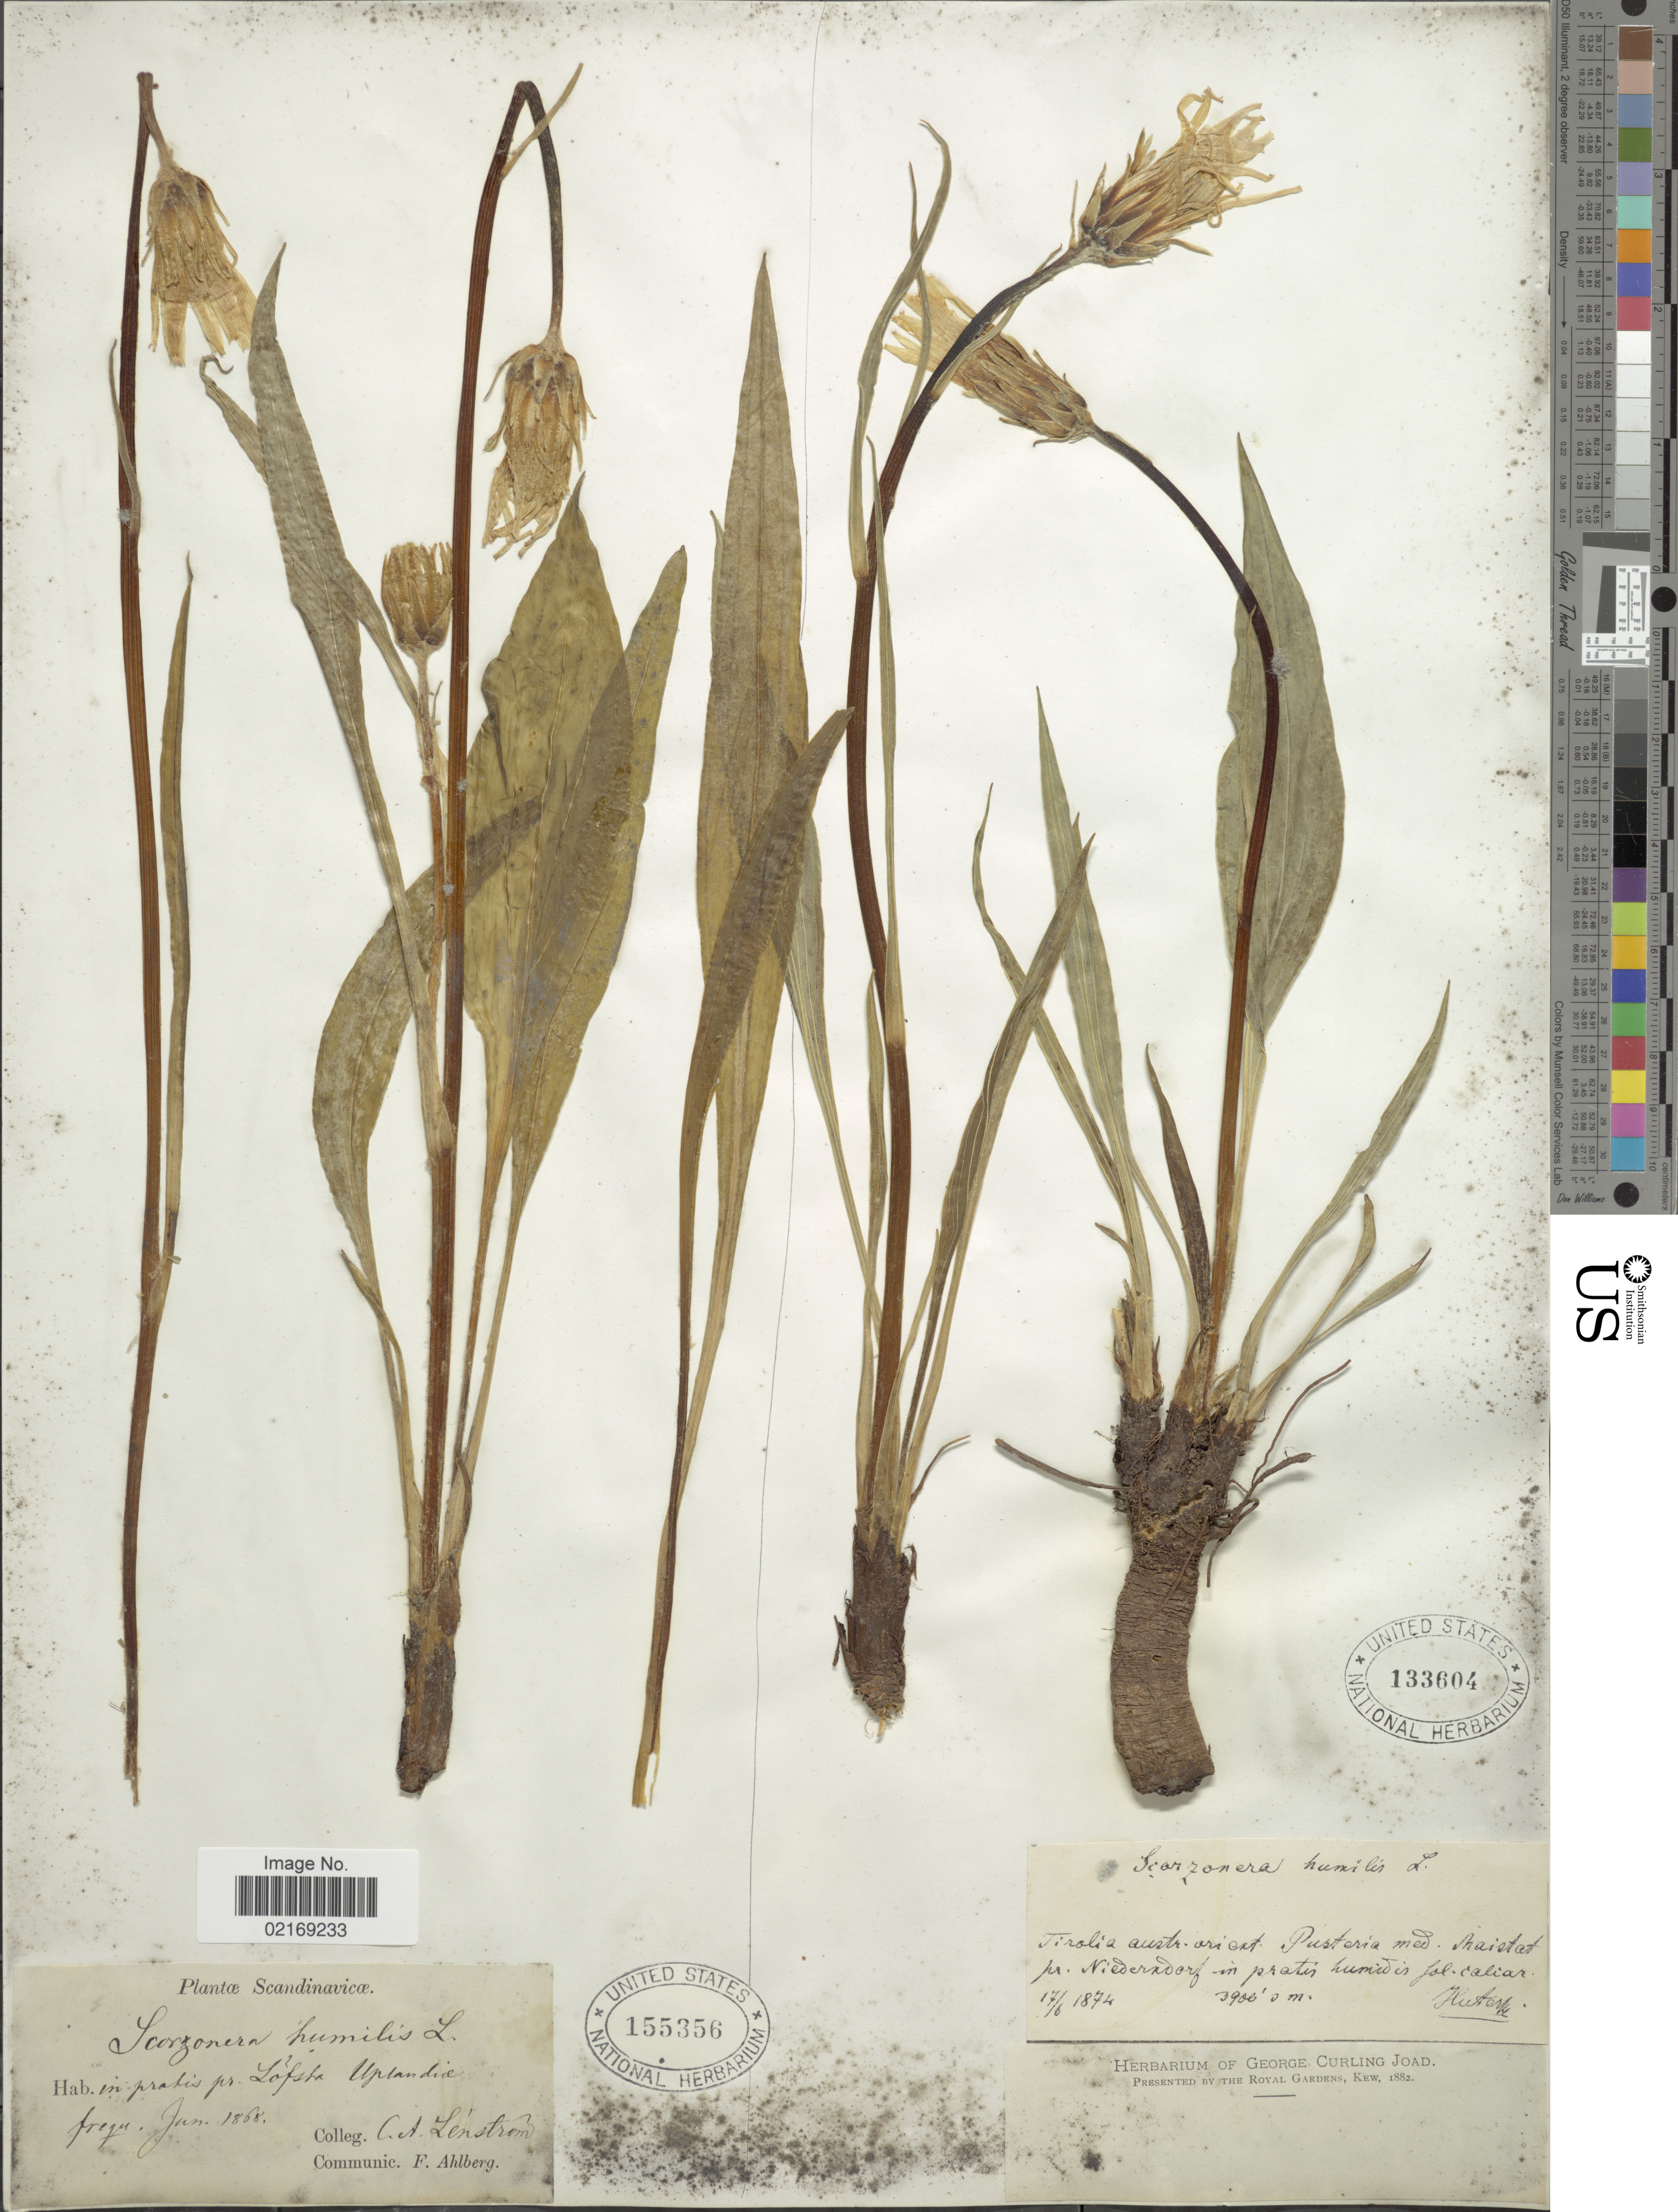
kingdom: Plantae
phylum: Tracheophyta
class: Magnoliopsida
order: Asterales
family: Asteraceae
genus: Scorzonera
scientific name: Scorzonera humilis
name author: L.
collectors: C. A. Lénström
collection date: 1868-06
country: Sweden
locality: In pratis pr. Lofsta [= Lovsta] Uplandia, Scandinavicae. [interpreted]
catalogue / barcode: US 155356